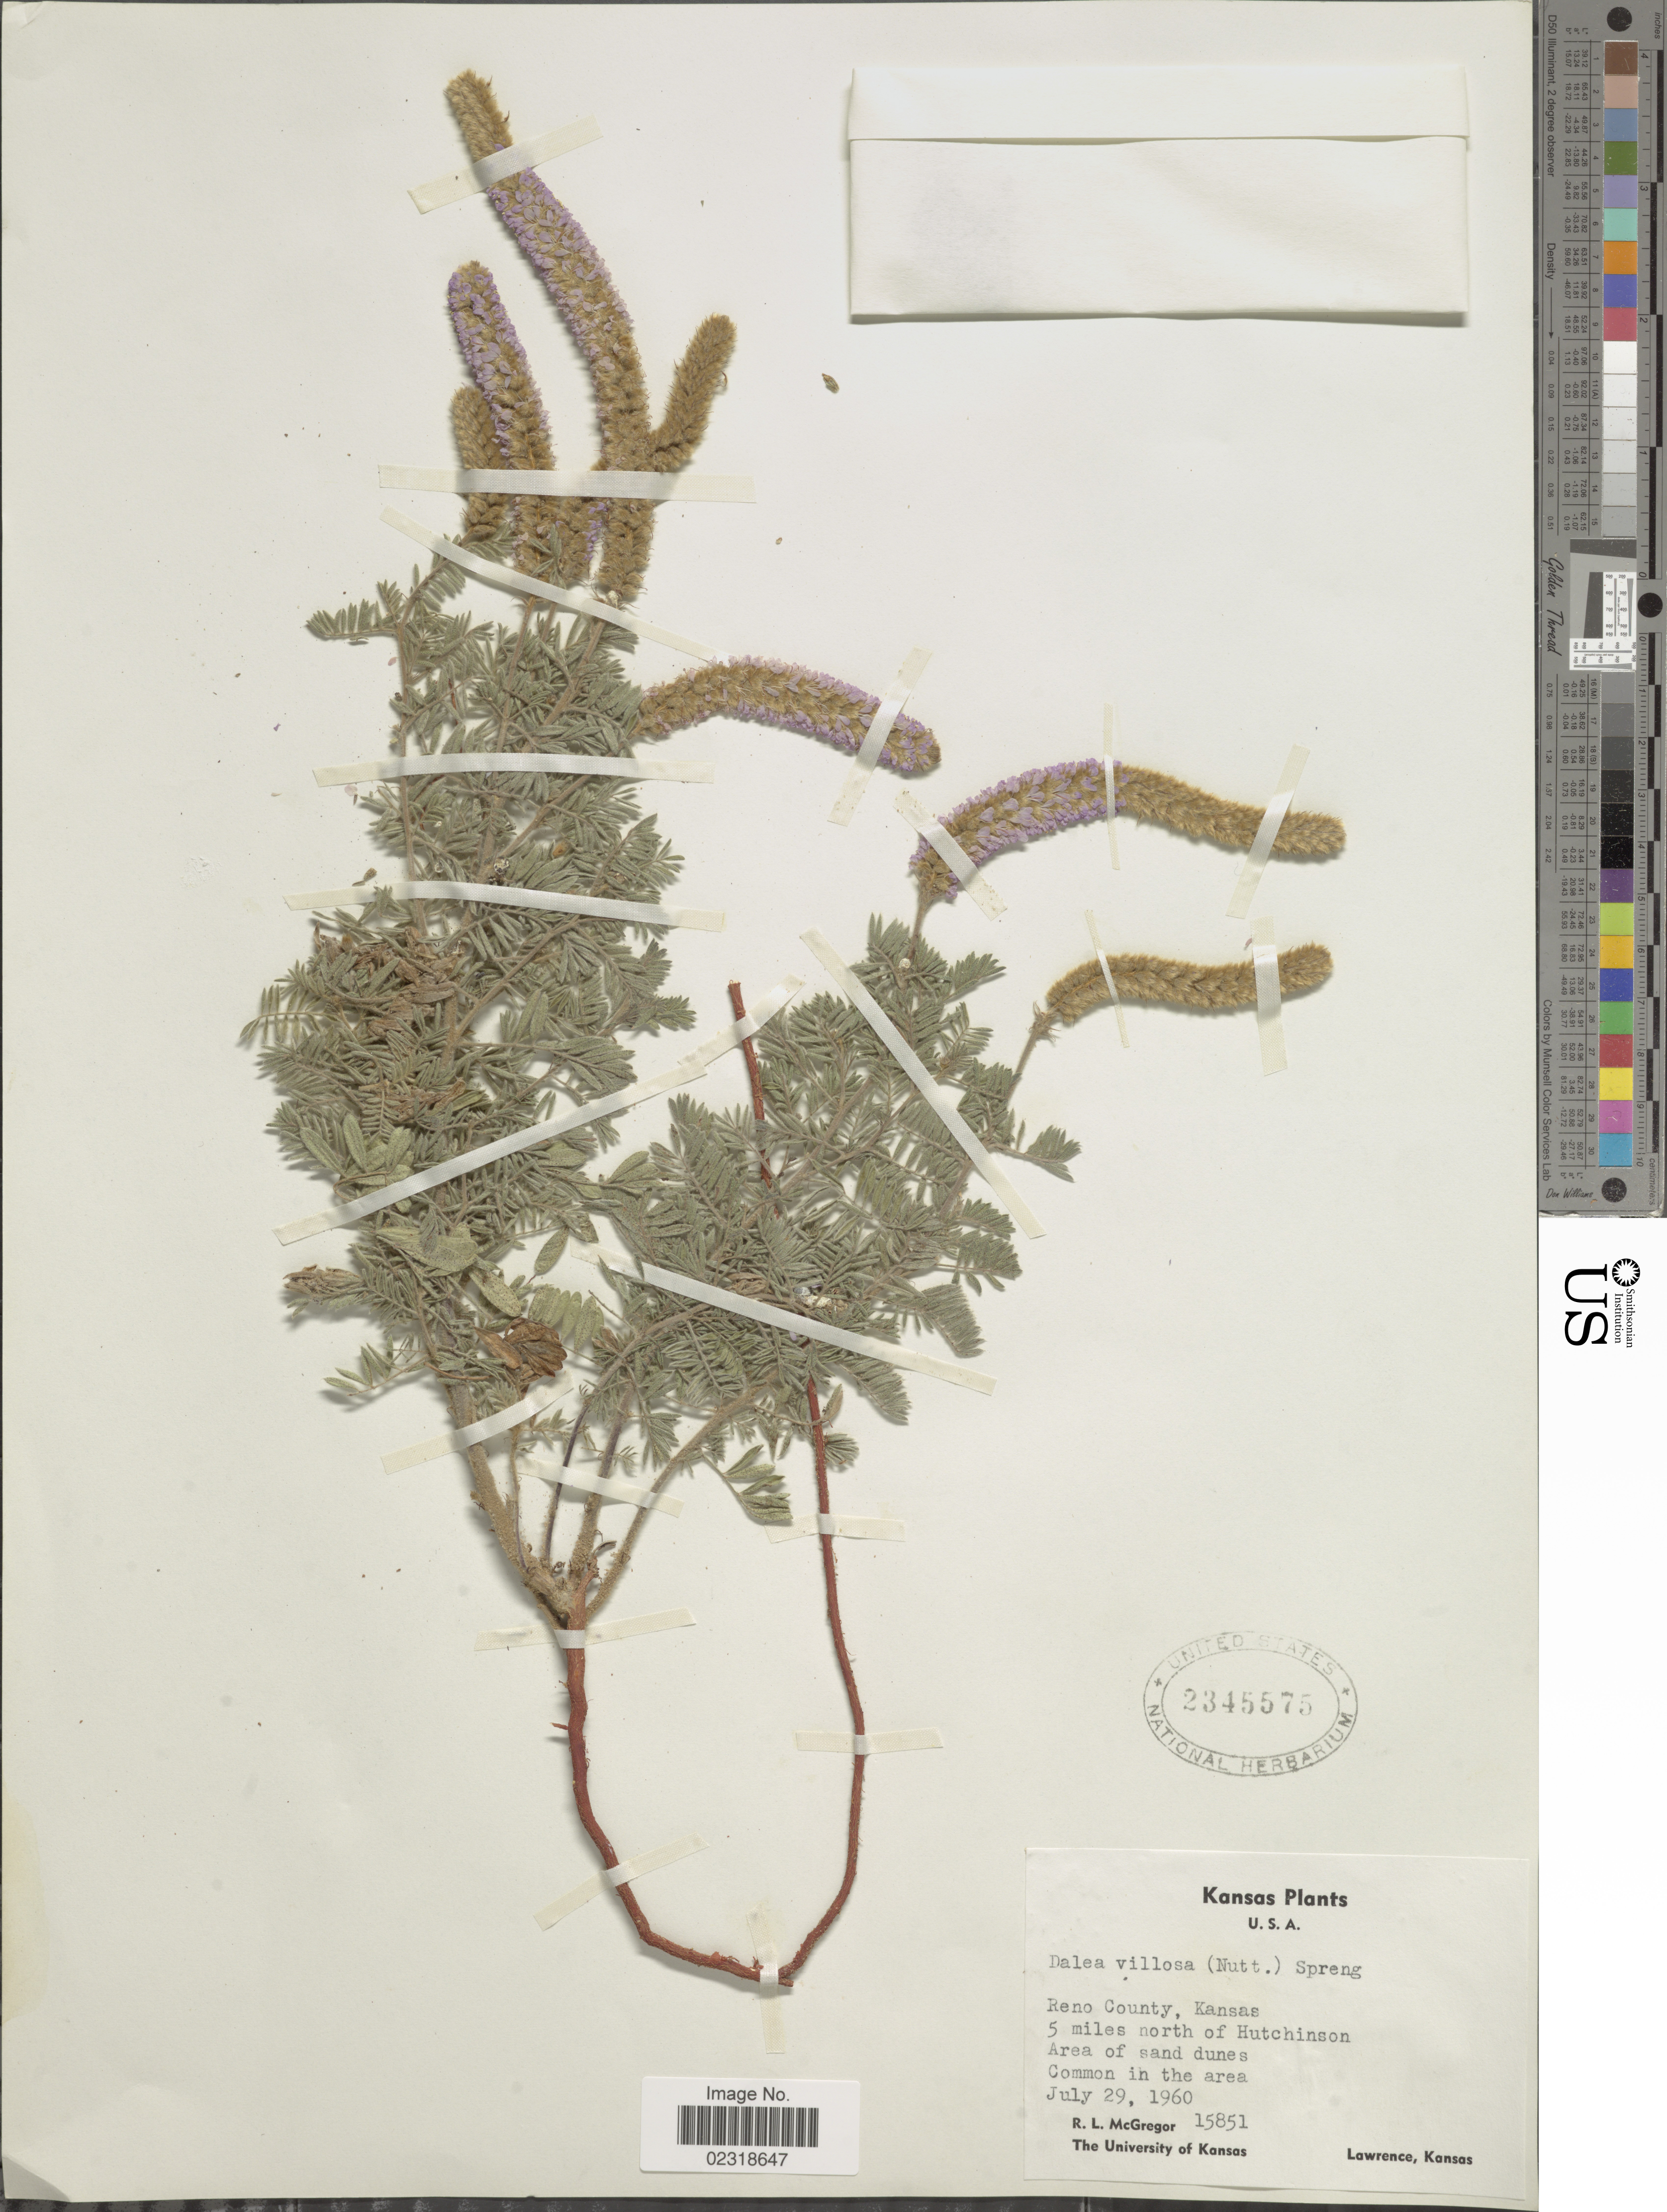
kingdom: Plantae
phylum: Tracheophyta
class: Magnoliopsida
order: Fabales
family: Fabaceae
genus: Dalea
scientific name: Dalea villosa var. villosa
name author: (Nutt.) Spreng.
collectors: R. McGregor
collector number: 15851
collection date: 1960-07-29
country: United States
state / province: Kansas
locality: Reno County, 5 miles north of Hutchison, area of sand dunes, common in the area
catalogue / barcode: US 2345575